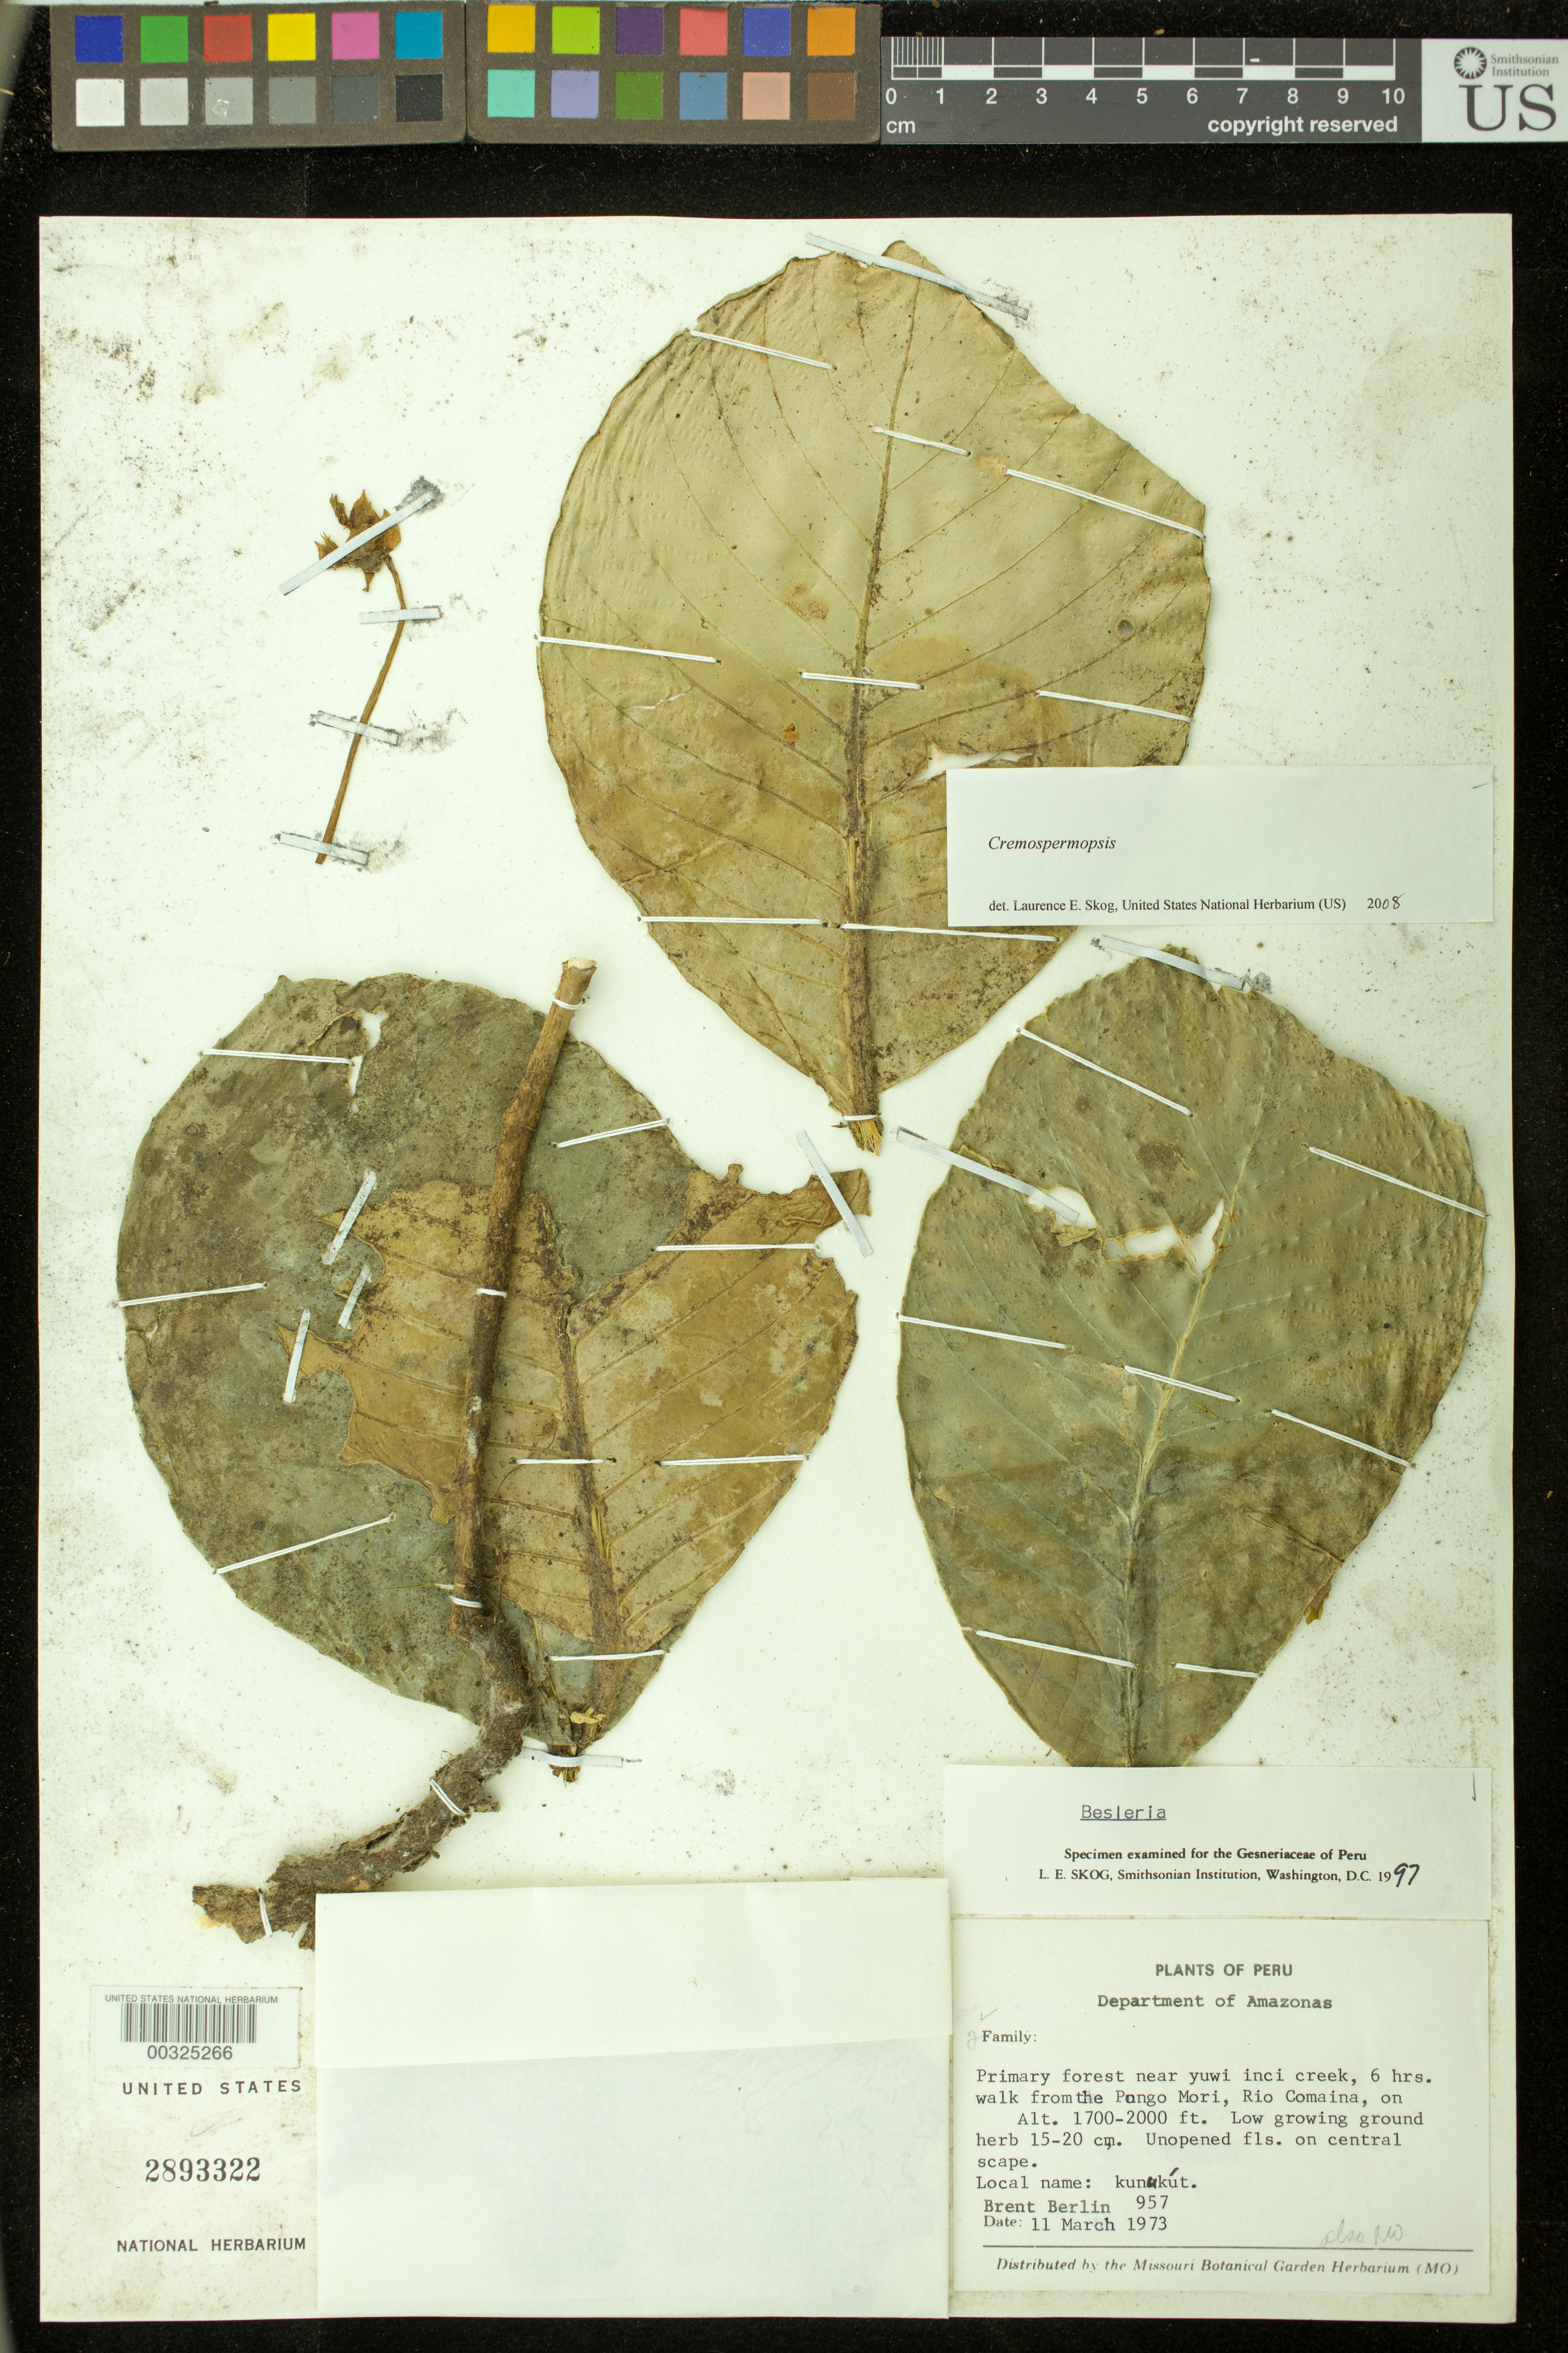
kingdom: Plantae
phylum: Tracheophyta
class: Magnoliopsida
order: Lamiales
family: Gesneriaceae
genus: Cremospermopsis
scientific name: Cremospermopsis sp.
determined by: Skog, Laurence E.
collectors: B. Berlin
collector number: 957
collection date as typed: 11 Mar 1973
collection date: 1973-03-11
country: Peru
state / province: Amazonas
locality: Near Yuwi Inci Creek, 6 hrs walk from Pongo Mori, Rio Comaina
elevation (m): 518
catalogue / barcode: US 2893322